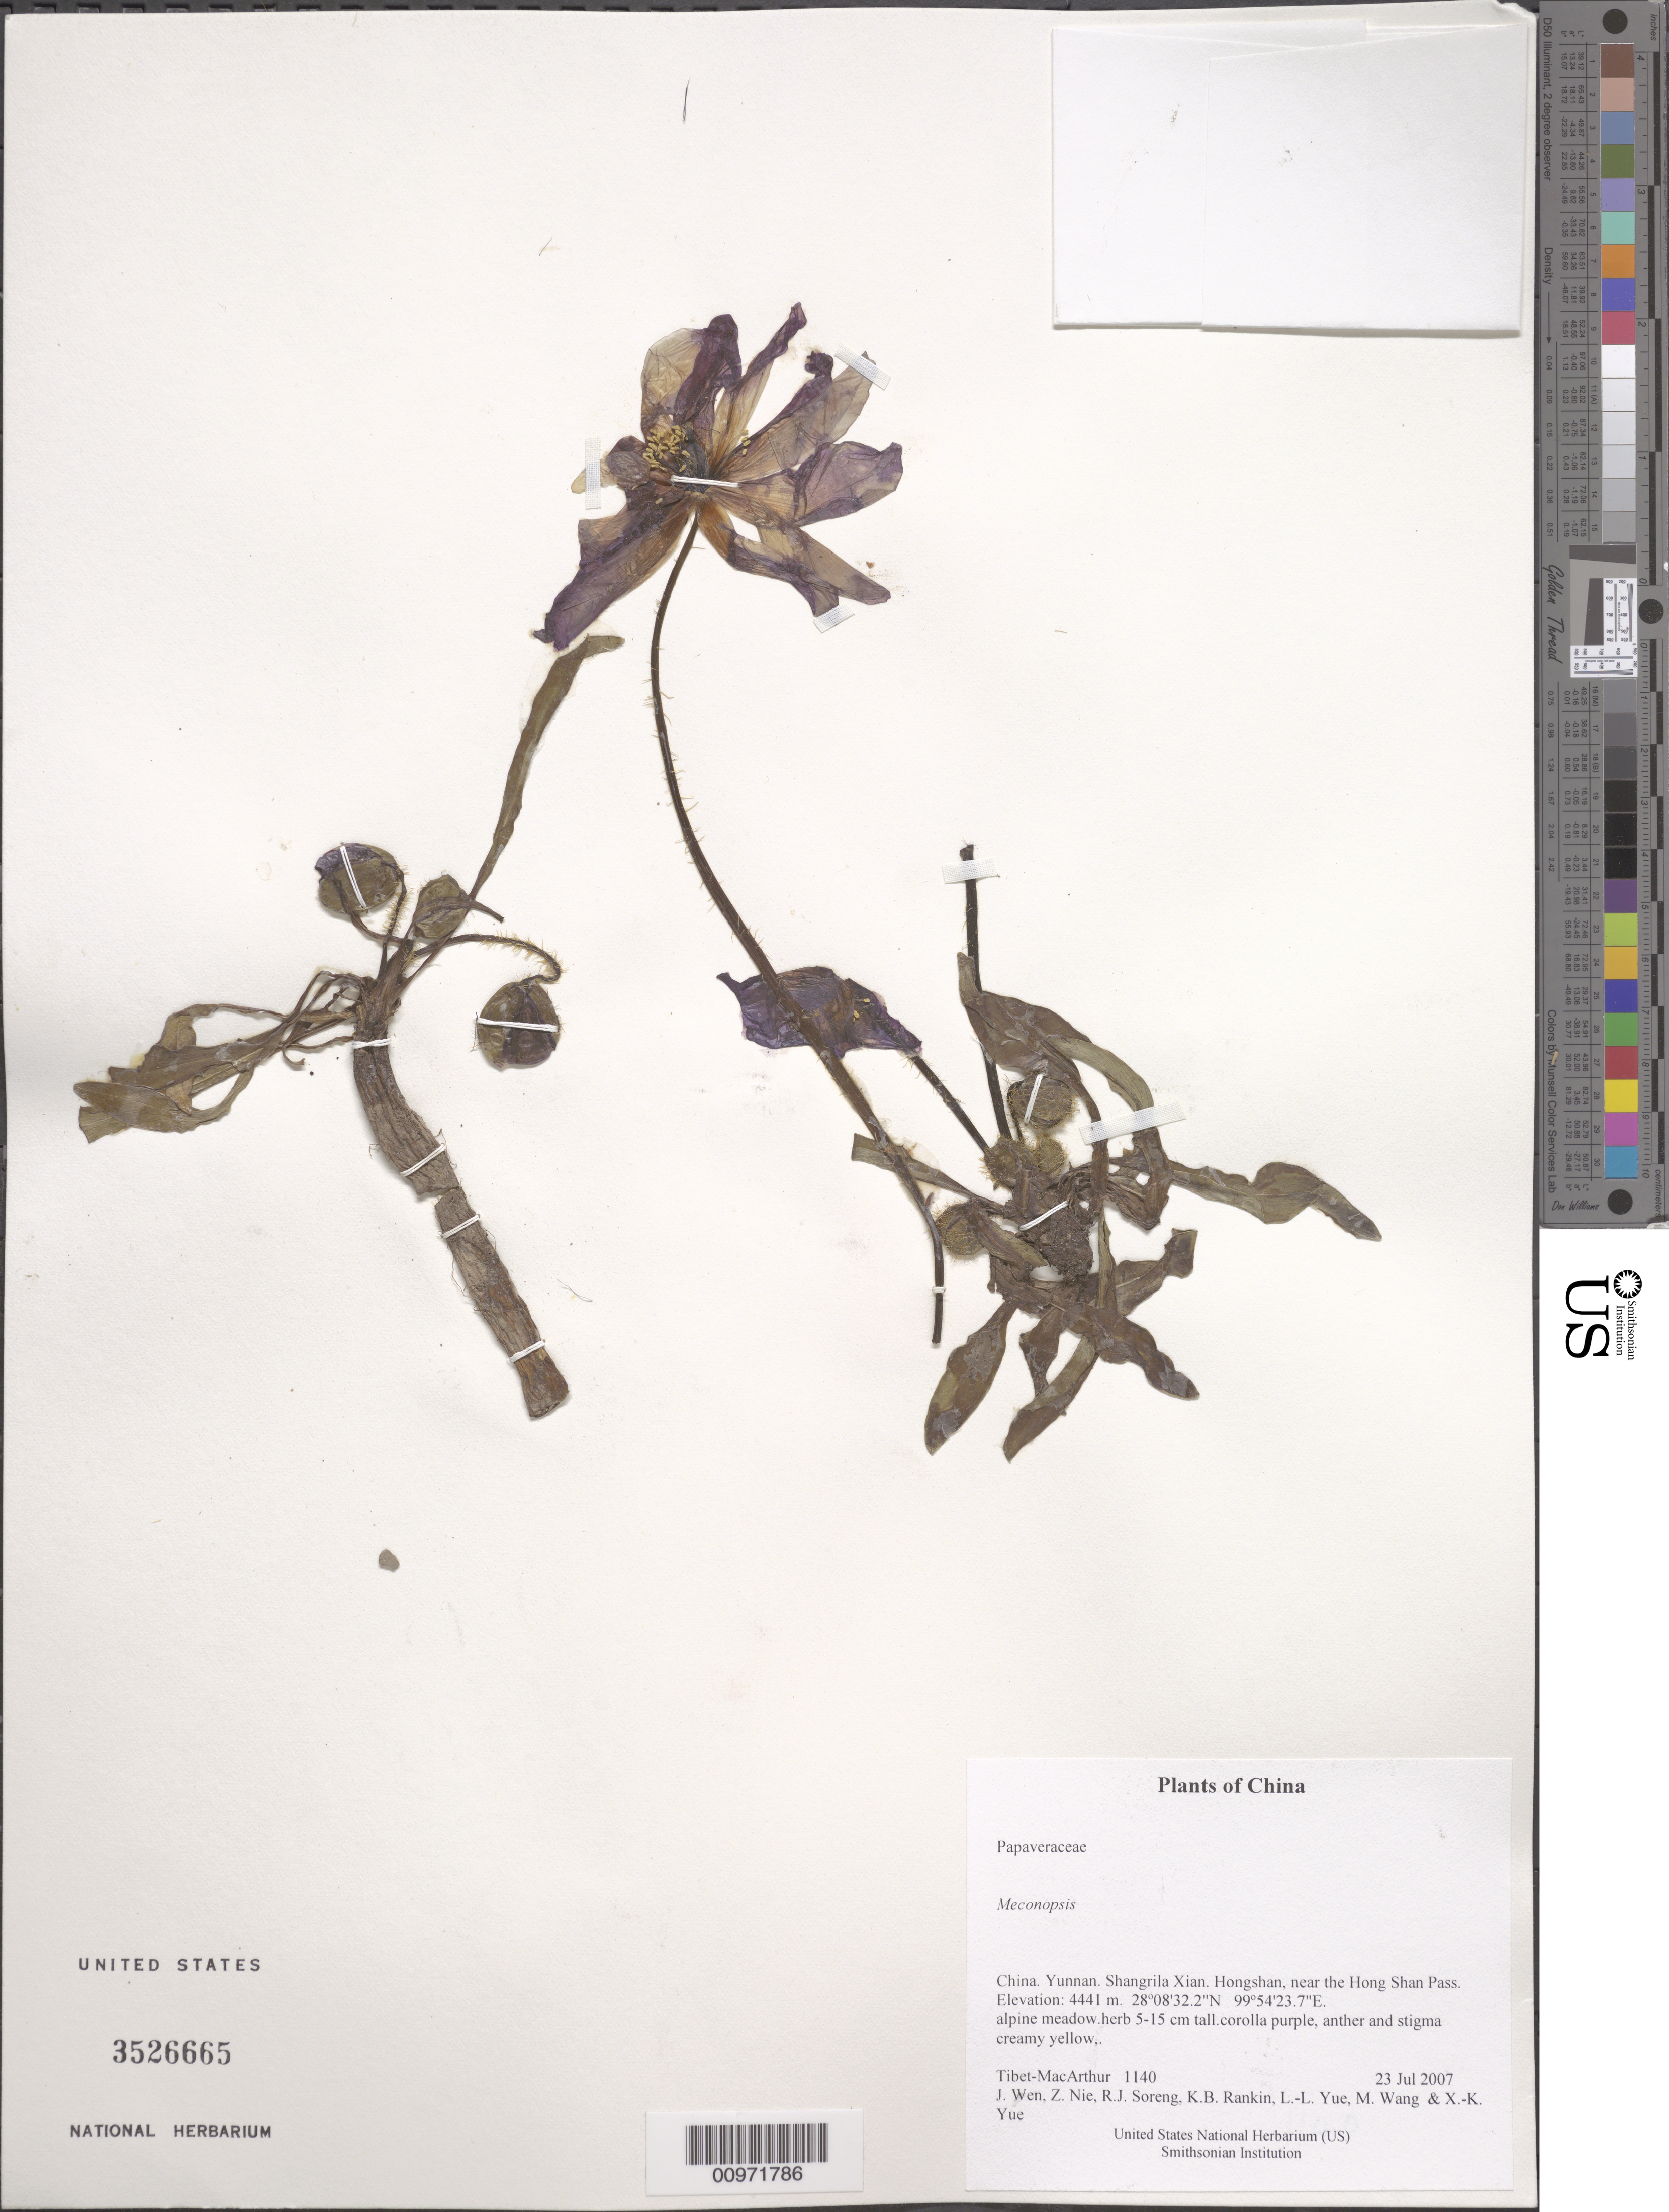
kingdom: Plantae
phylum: Tracheophyta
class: Magnoliopsida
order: Ranunculales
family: Papaveraceae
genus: Meconopsis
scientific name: Meconopsis sp.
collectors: Tibet-MacArthur, J. Wen, Z. Nie, R. J. Soreng, K. Rankin, L. Yue, M. Wang & X. Yue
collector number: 1140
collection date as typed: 23 Jul 2007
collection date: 2007-07-23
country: China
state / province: Yunnan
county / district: Shangrila Xian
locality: Hongshan, near the Hong Shan Pass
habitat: alpine meadow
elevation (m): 4441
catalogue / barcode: US 3526665